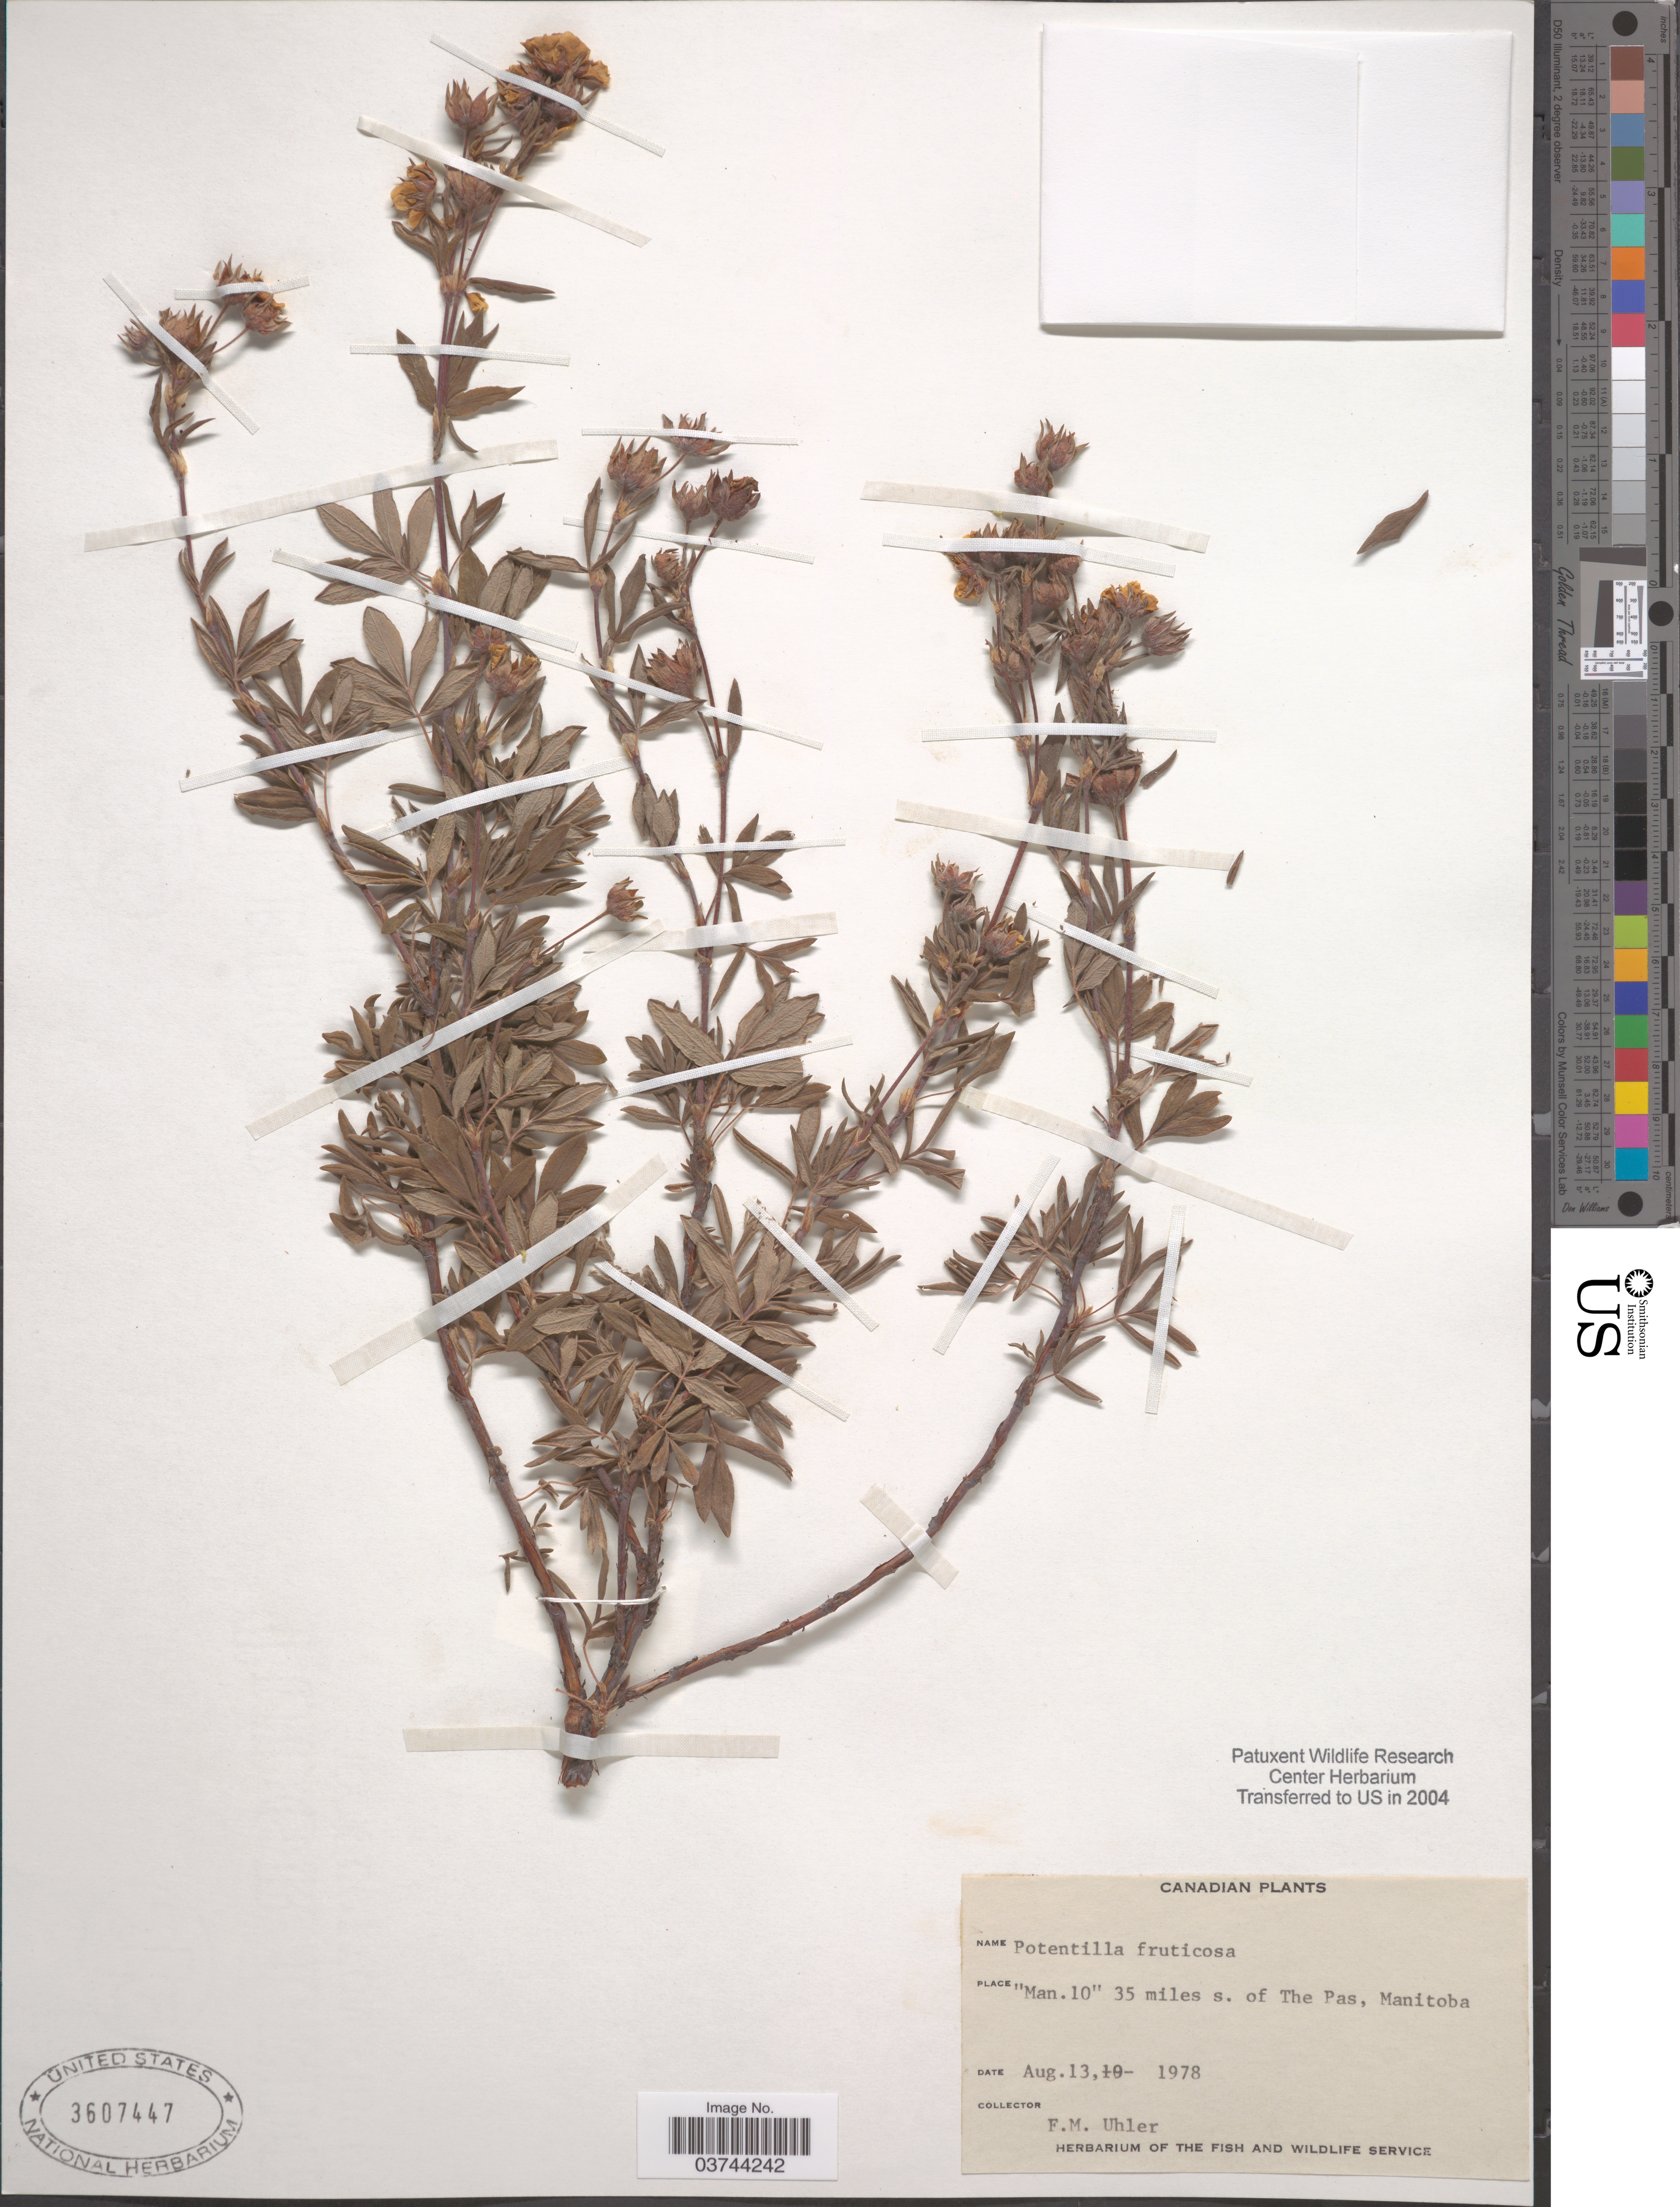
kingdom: Plantae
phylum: Tracheophyta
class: Magnoliopsida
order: Rosales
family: Rosaceae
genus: Dasiphora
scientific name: Dasiphora fruticosa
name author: (L.) Rydb.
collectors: F. M. Uhler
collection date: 1978-08-13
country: Canada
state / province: Manitoba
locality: Man. 10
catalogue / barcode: US 3607447